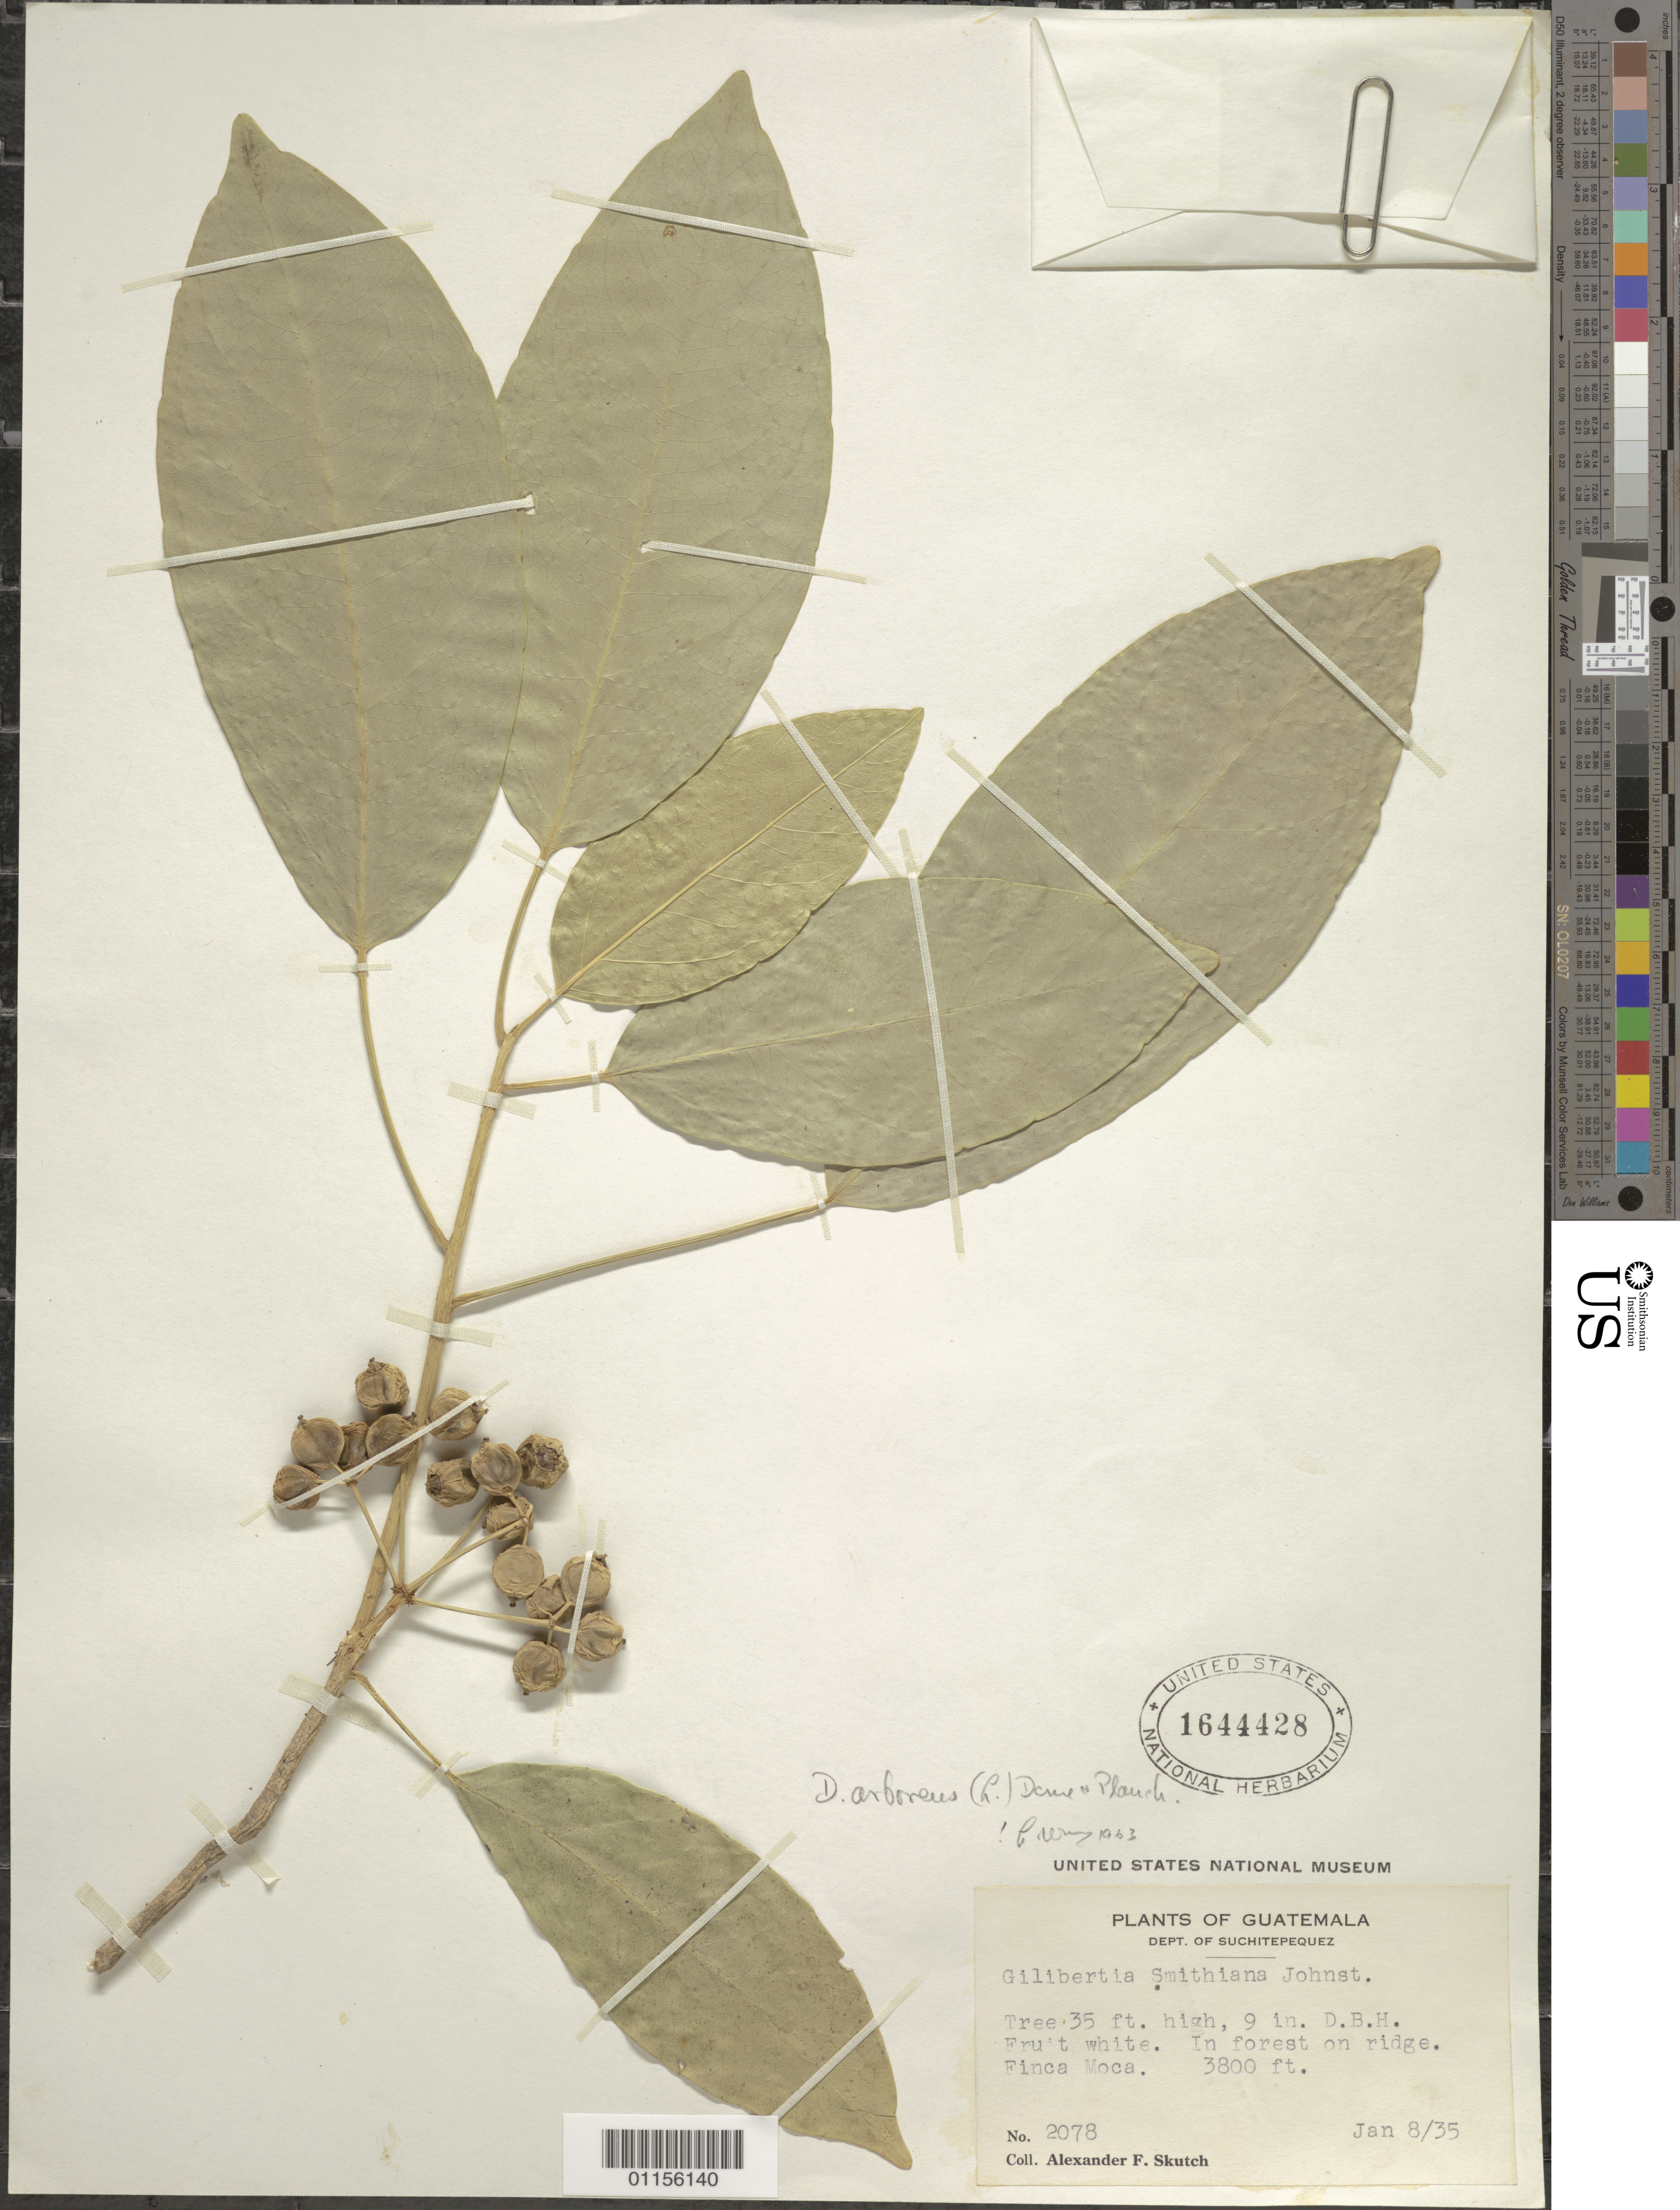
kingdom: Plantae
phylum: Tracheophyta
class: Magnoliopsida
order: Apiales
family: Araliaceae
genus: Dendropanax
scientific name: Dendropanax arboreus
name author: (L.) Decne. & Planch.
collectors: A. F. Skutch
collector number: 2078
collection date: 1935-01-08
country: Guatemala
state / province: Suchitepéquez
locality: Finca Moca.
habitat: Tree, growing in the forest.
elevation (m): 1158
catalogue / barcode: US 1644428